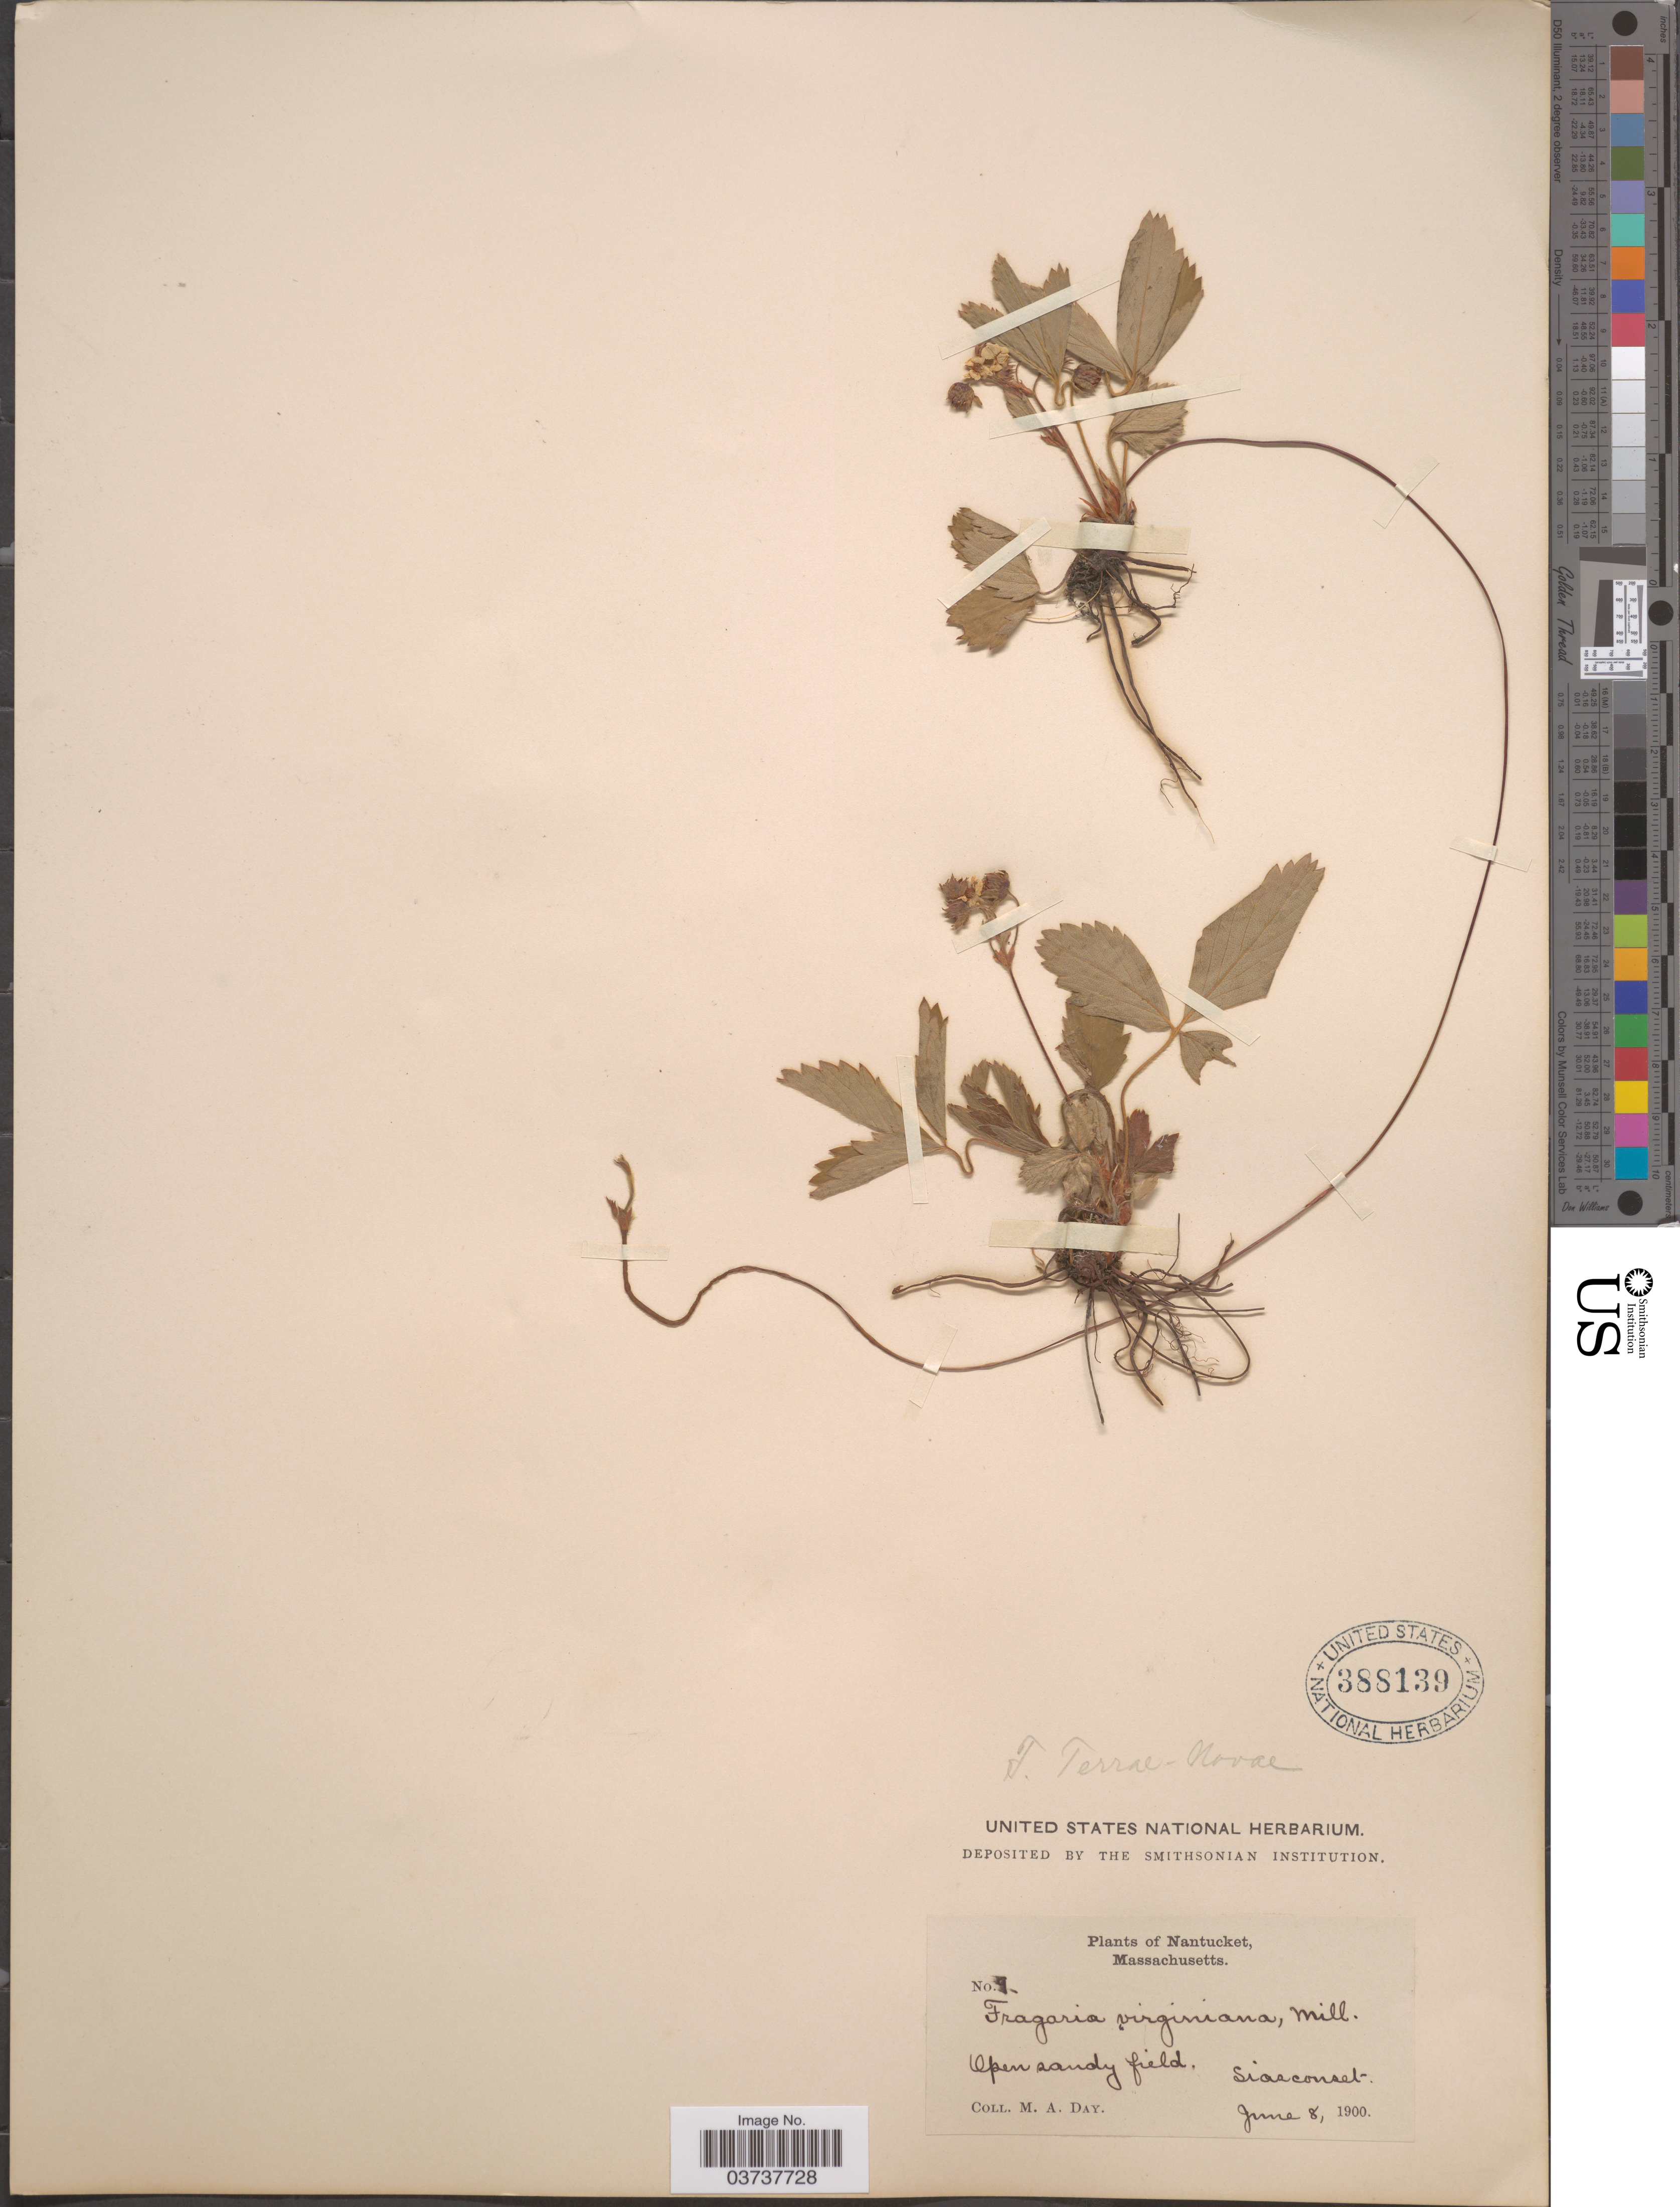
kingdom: Plantae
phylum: Tracheophyta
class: Magnoliopsida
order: Rosales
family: Rosaceae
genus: Fragaria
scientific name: Fragaria virginiana subsp. glauca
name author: (S. Watson) Staudt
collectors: M. Day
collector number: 9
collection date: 1900-06-08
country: United States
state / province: Massachusetts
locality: Nantucket. Siasconset.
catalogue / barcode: US 388139